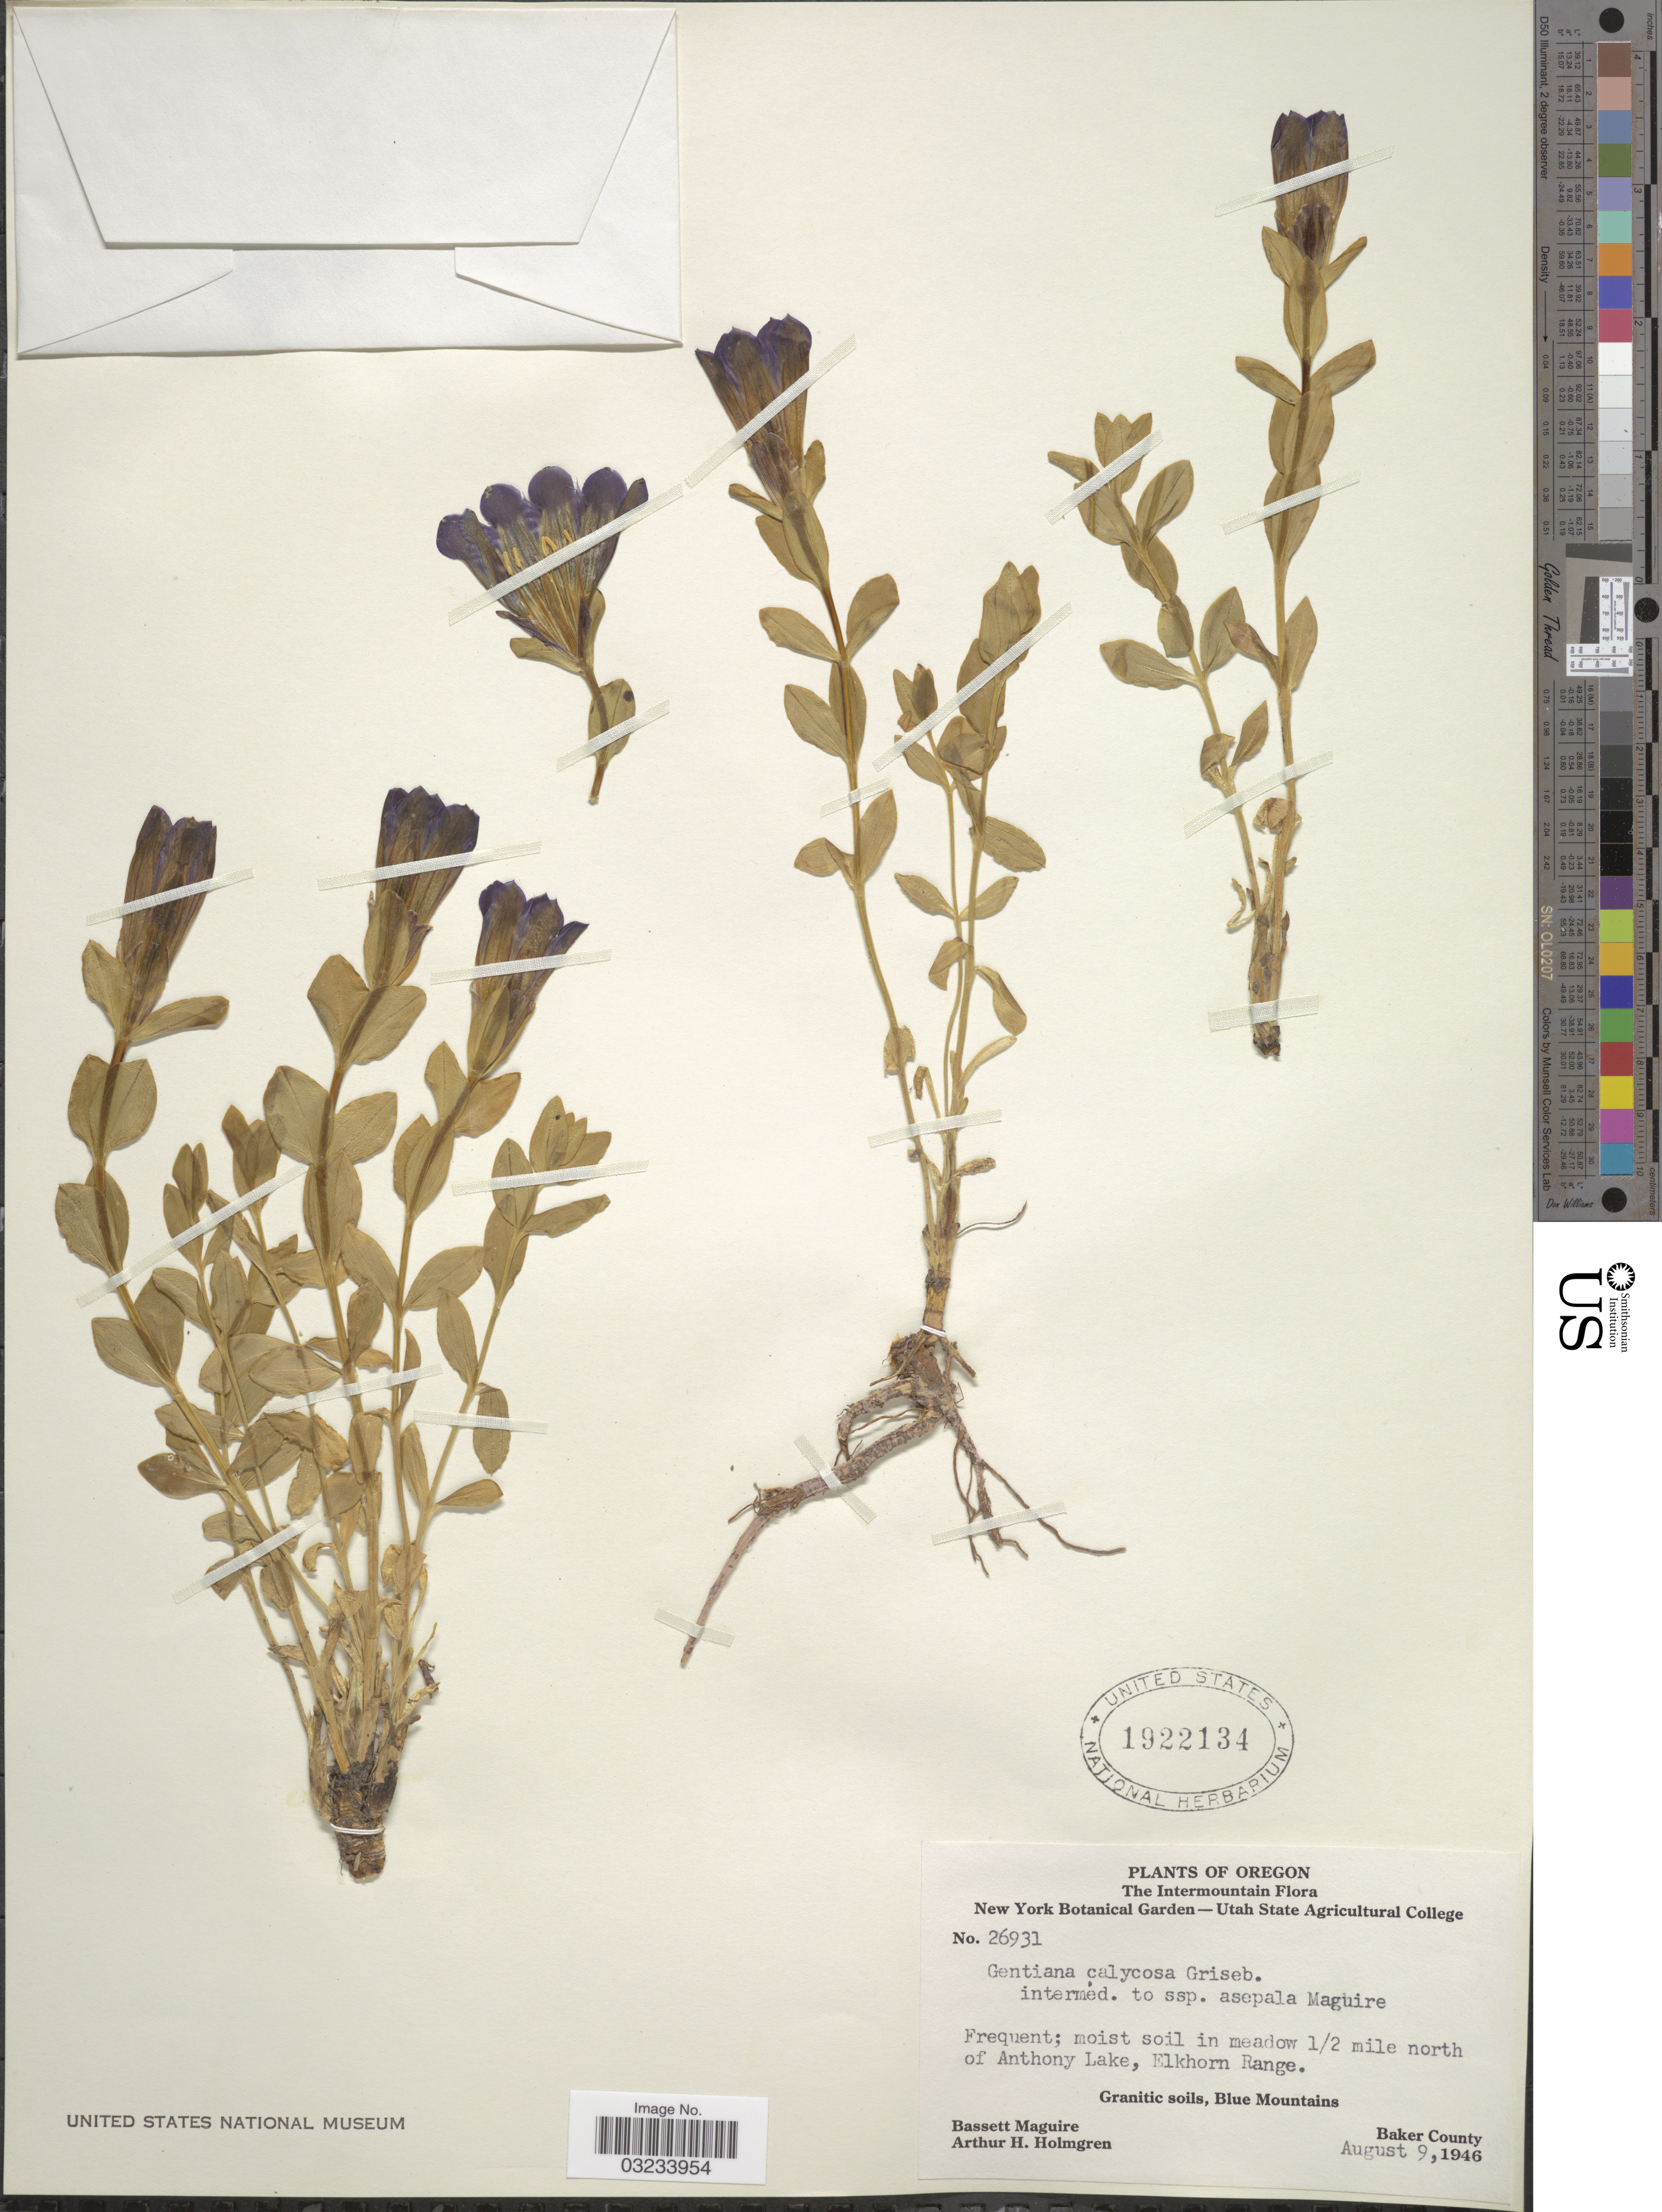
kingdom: Plantae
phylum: Tracheophyta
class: Magnoliopsida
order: Gentianales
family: Gentianaceae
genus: Gentiana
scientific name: Gentiana calycosa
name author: Griseb.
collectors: B. Maguire & A. H. Holmgren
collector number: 26931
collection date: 1946-08-09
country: United States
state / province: Oregon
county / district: Baker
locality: The Intermountain, moist soil in meadow ½ mile north of Anthony Lake, Elkhorn Range, Granitic soils, Blue Mountains, Baker County.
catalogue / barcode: US 1922134